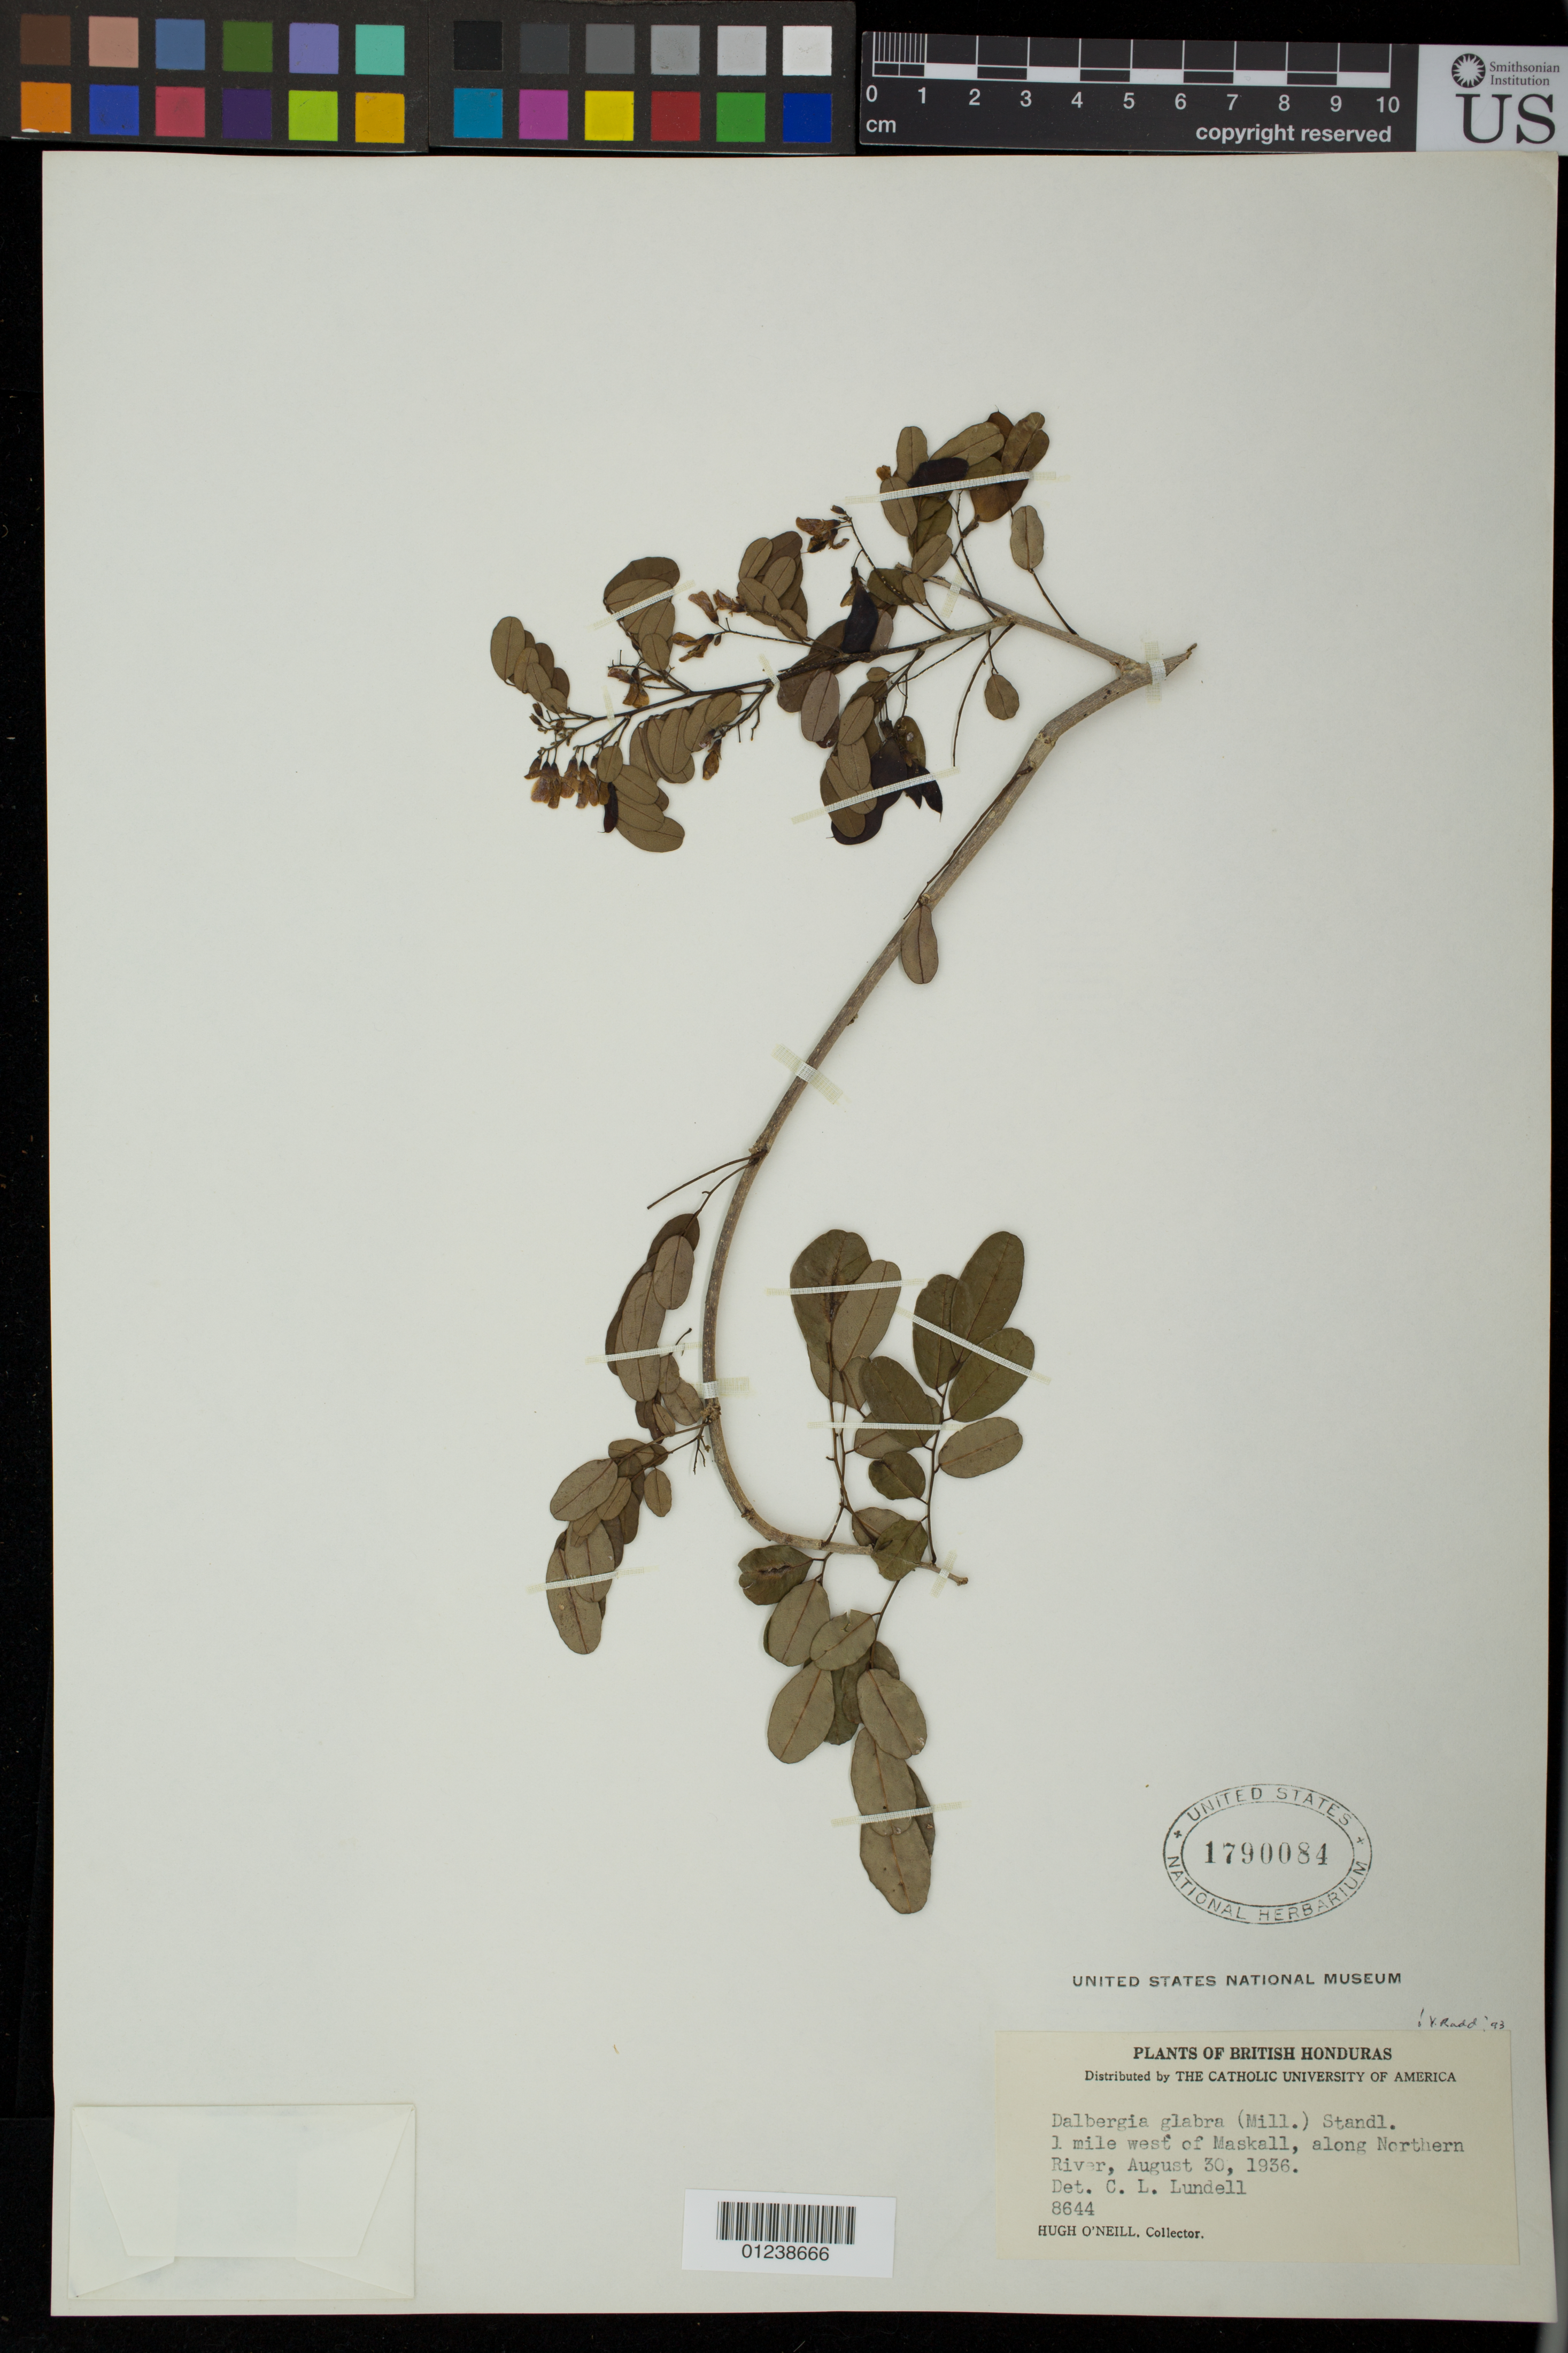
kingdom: Plantae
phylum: Tracheophyta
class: Magnoliopsida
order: Fabales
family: Fabaceae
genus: Dalbergia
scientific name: Dalbergia glabra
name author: (Mill.) Standl.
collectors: H. O'Neill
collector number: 8644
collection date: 1936-08-30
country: Belize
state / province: Belize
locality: Maskall, along Northern River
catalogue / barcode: US 1790084